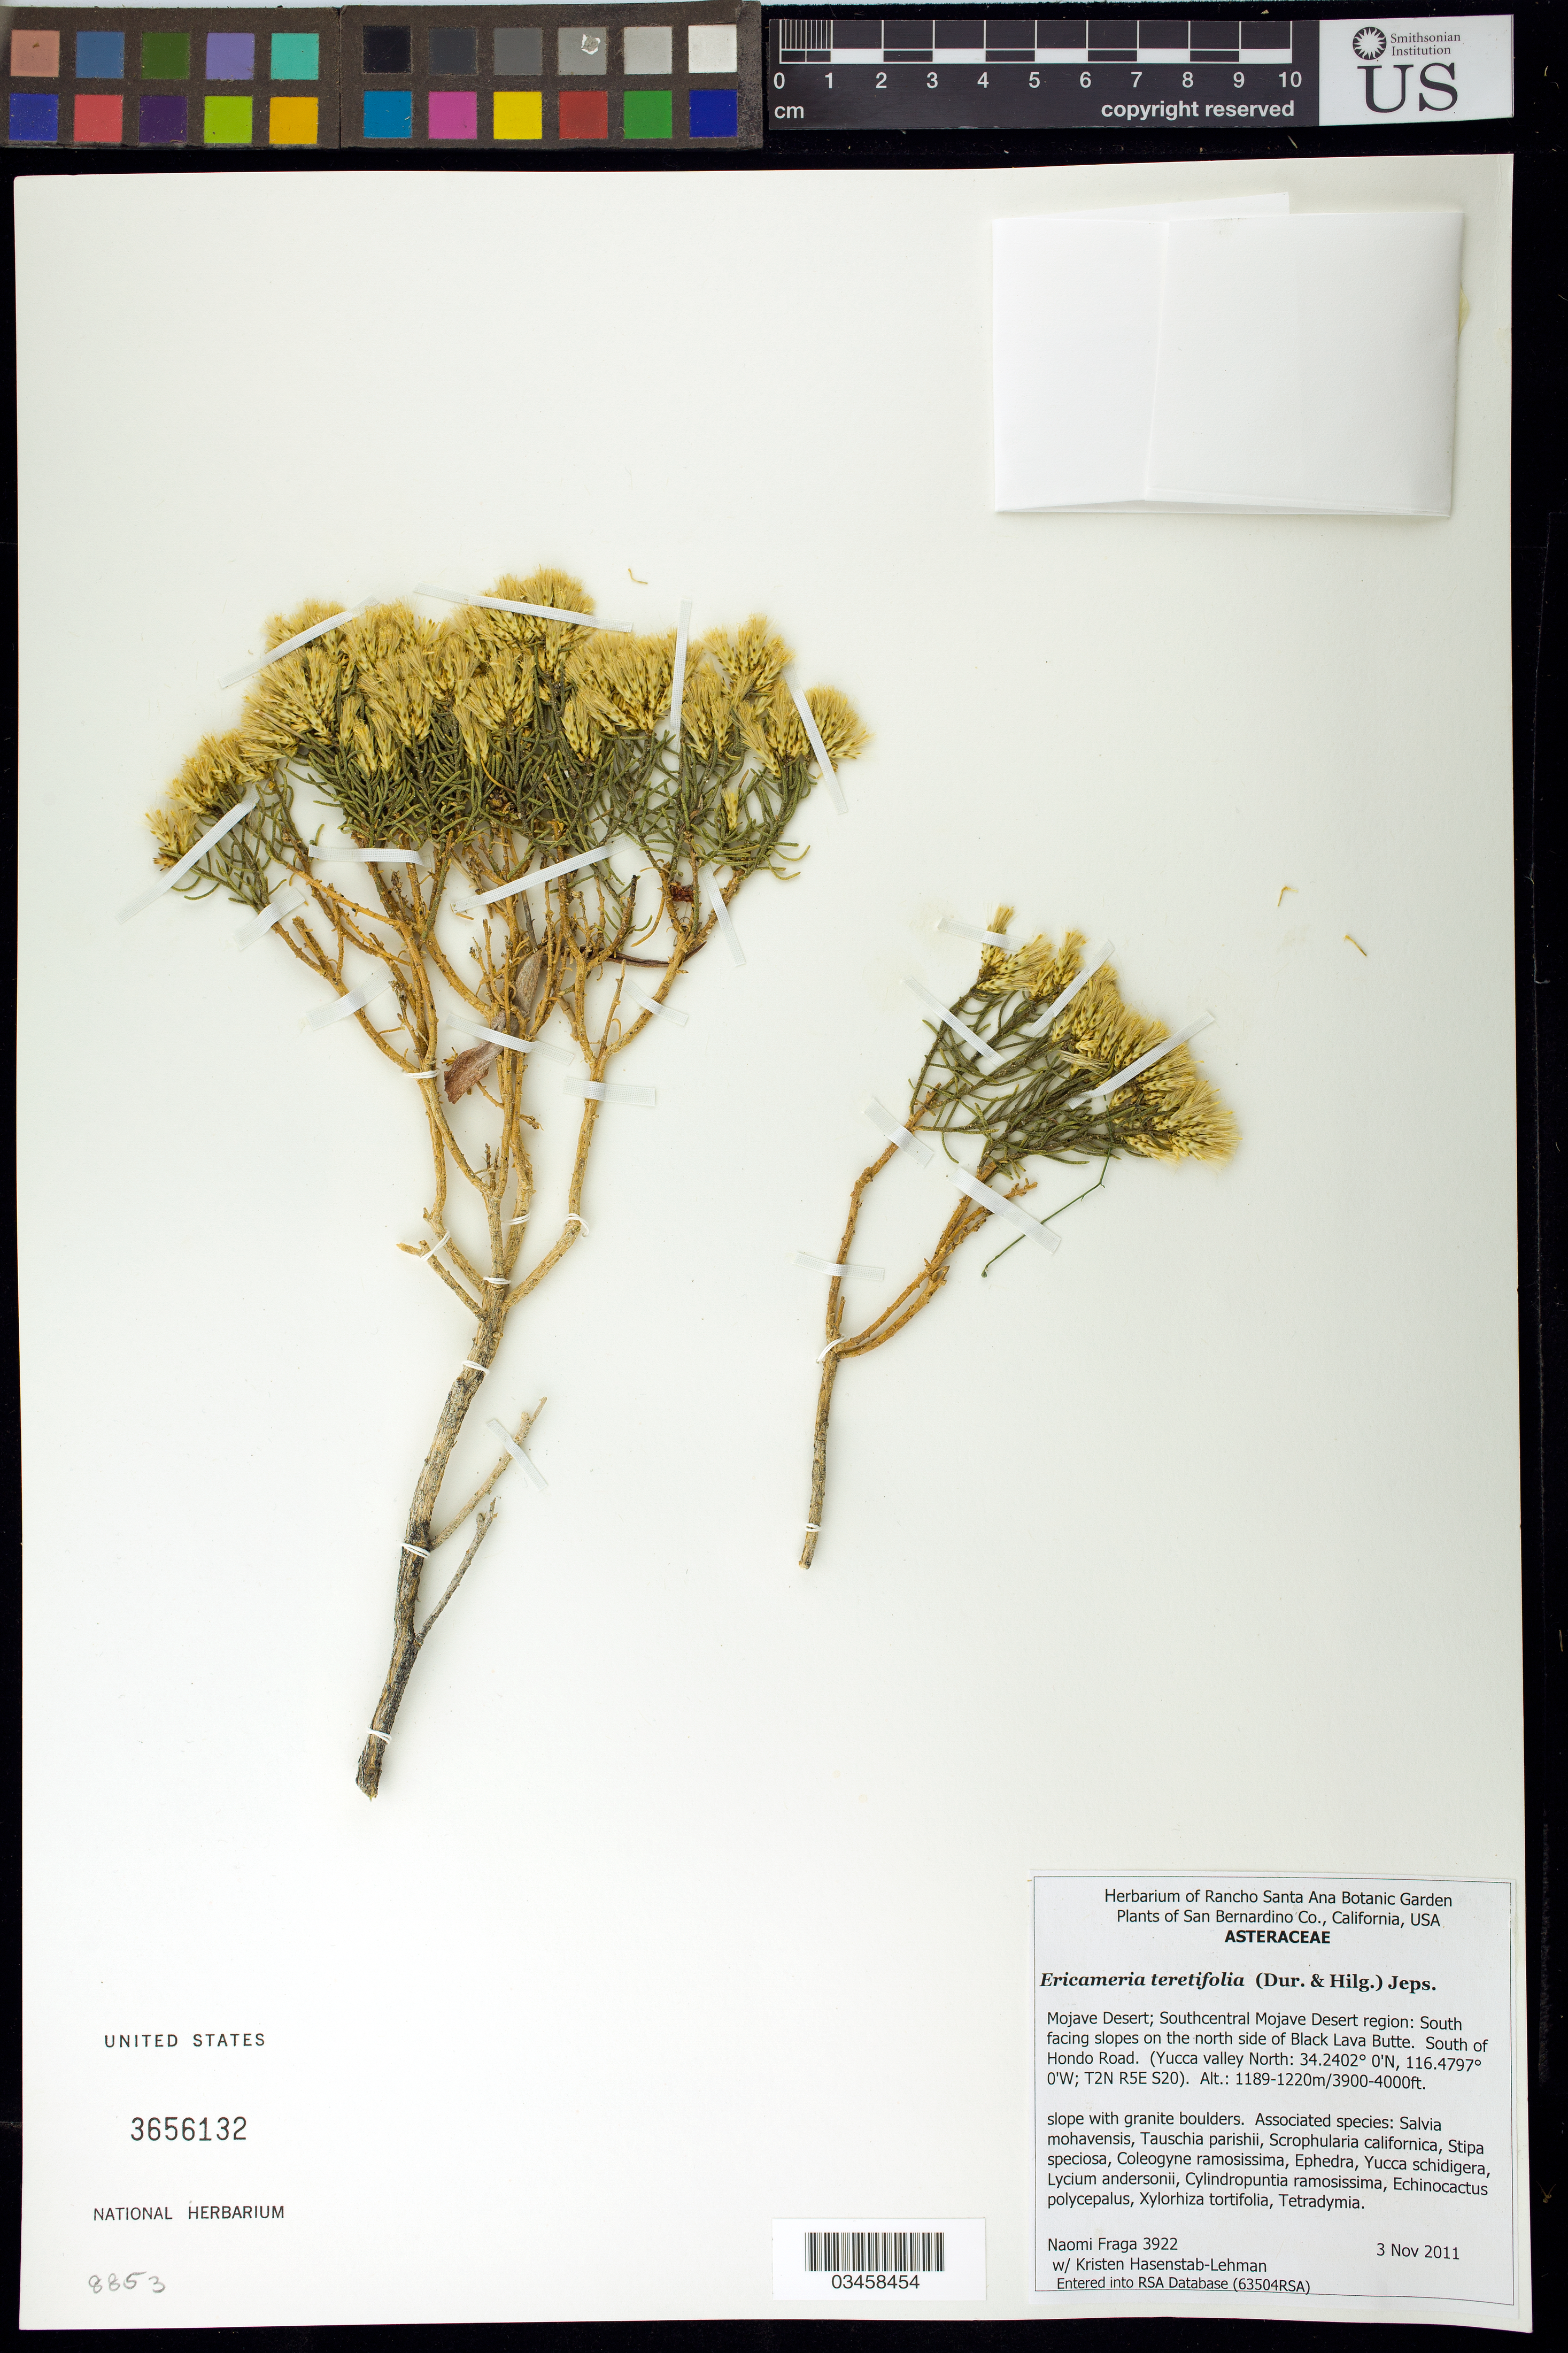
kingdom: Plantae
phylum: Tracheophyta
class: Magnoliopsida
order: Asterales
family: Asteraceae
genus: Ericameria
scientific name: Ericameria teretifolia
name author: (Durand & Hilg.) Jeps.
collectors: N. Fraga & K. Hasenstab-Lehman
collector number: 3922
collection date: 2011-11-03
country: United States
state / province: California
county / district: San Bernardino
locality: Mojave Desert; Southcentral Mojave Desert region: South facing slopes on the north side Black Lava Butte. South of Hondo Road (Yacca valley North T2N, R5E S20)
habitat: Slope with granite boulders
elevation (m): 1189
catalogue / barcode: US 3656132